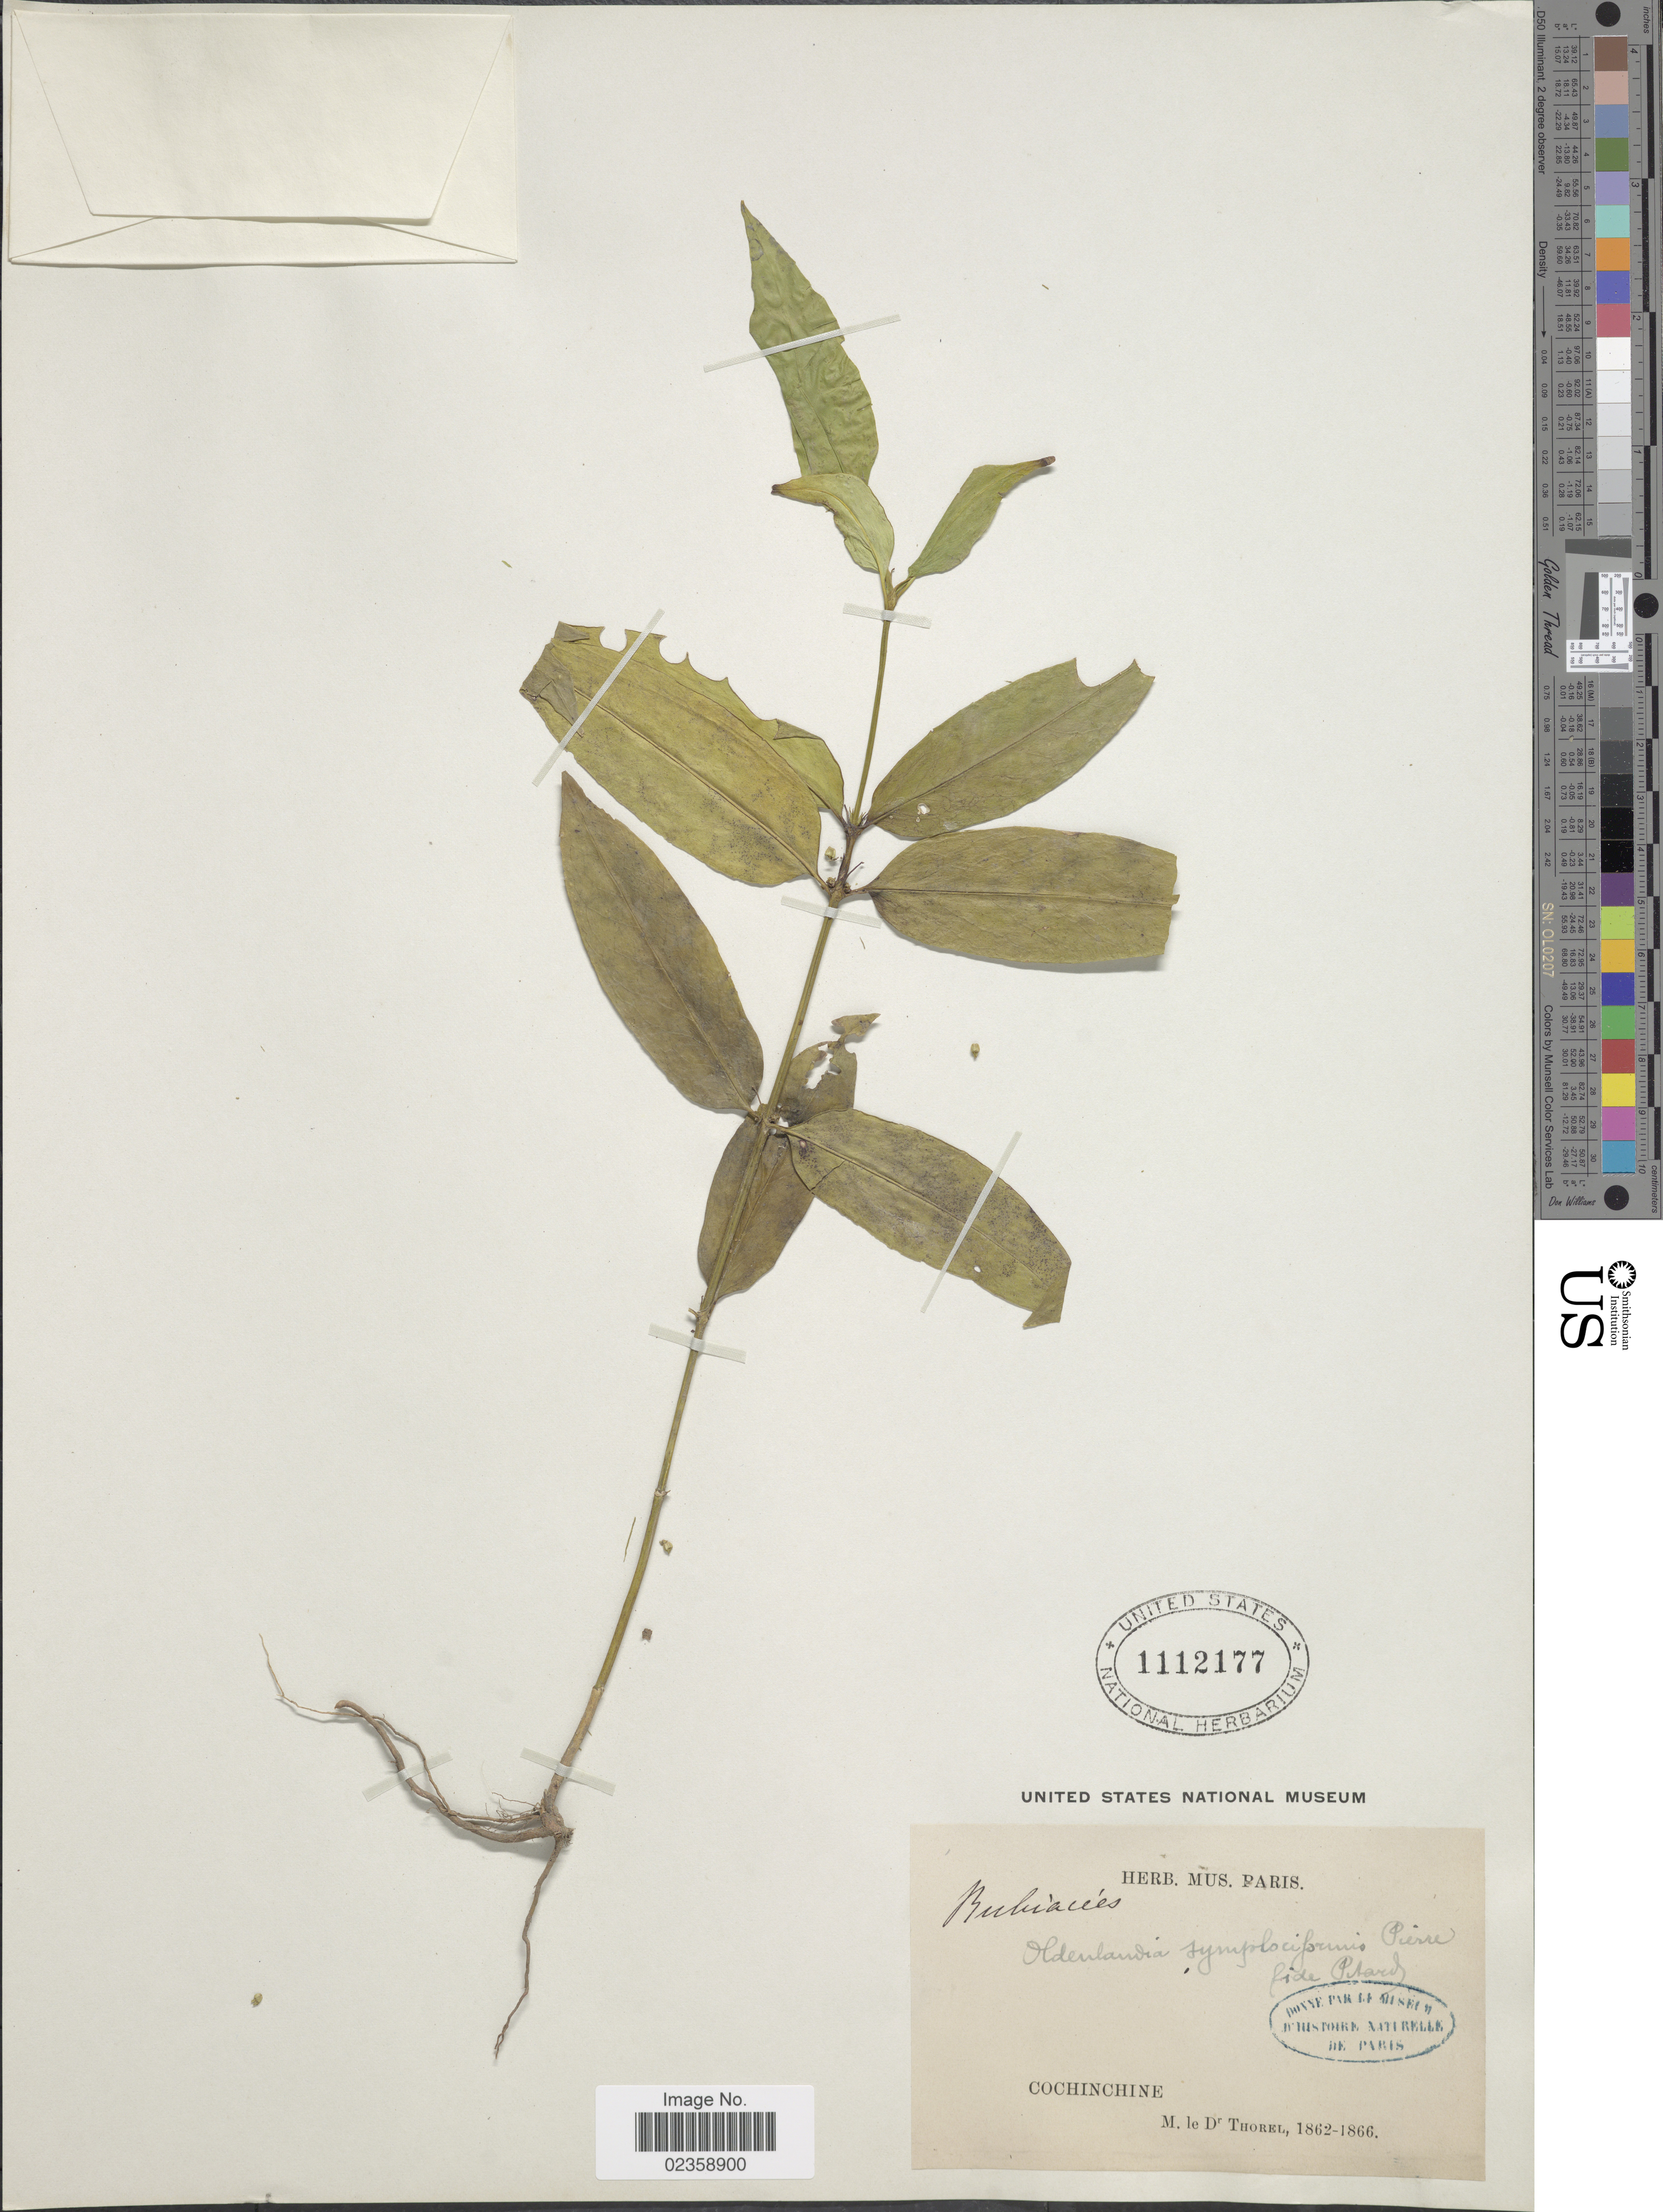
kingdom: Plantae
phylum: Tracheophyta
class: Magnoliopsida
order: Gentianales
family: Rubiaceae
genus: Oldenlandia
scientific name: Oldenlandia symplociformis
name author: Pierre ex Pit.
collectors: M. de Thorel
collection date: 1862/1866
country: Vietnam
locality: Cochinchine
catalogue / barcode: US 1112177